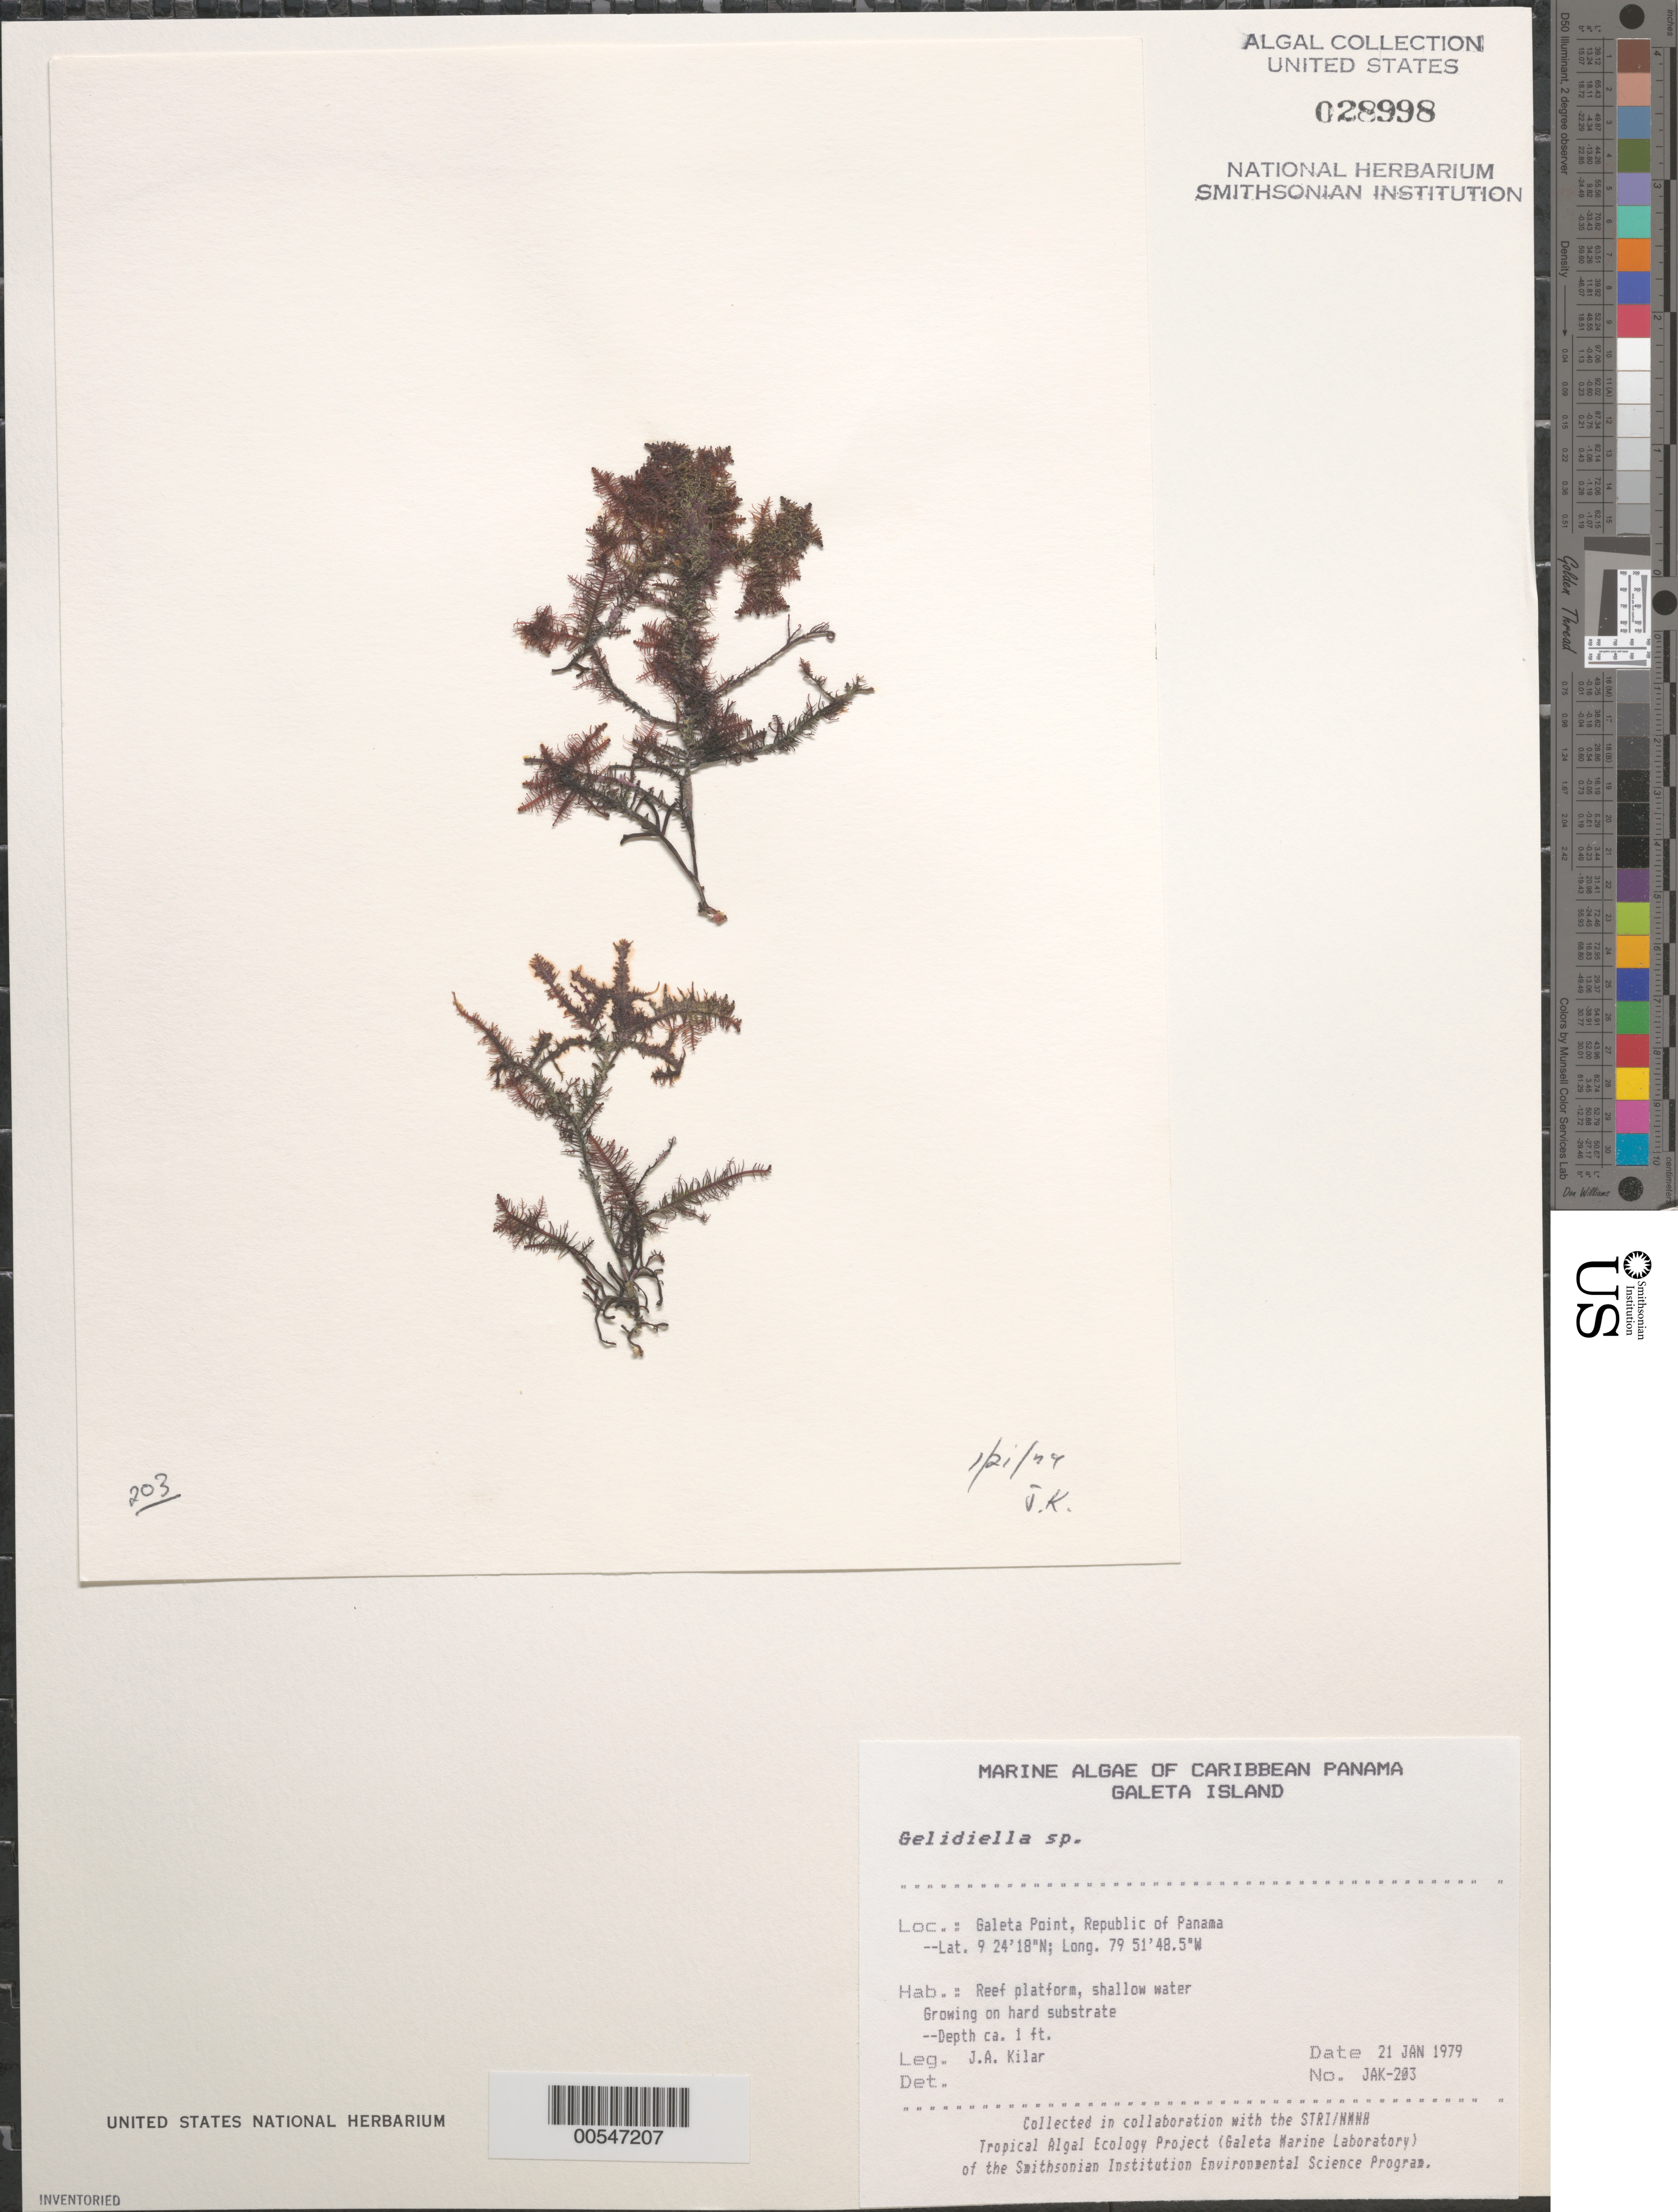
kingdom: Plantae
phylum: Rhodophyta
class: Florideophyceae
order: Gelidiales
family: Gelidiellaceae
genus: Gelidiella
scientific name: Gelidiella sp.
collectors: J. A. Kilar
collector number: JAK-203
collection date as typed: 21 Jan 1979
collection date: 1979-01-21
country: Panama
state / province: Colón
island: Galeta Island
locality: Galeta Point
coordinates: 9 24' 18" N, 79 51' 48.5" W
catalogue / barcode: US 28998